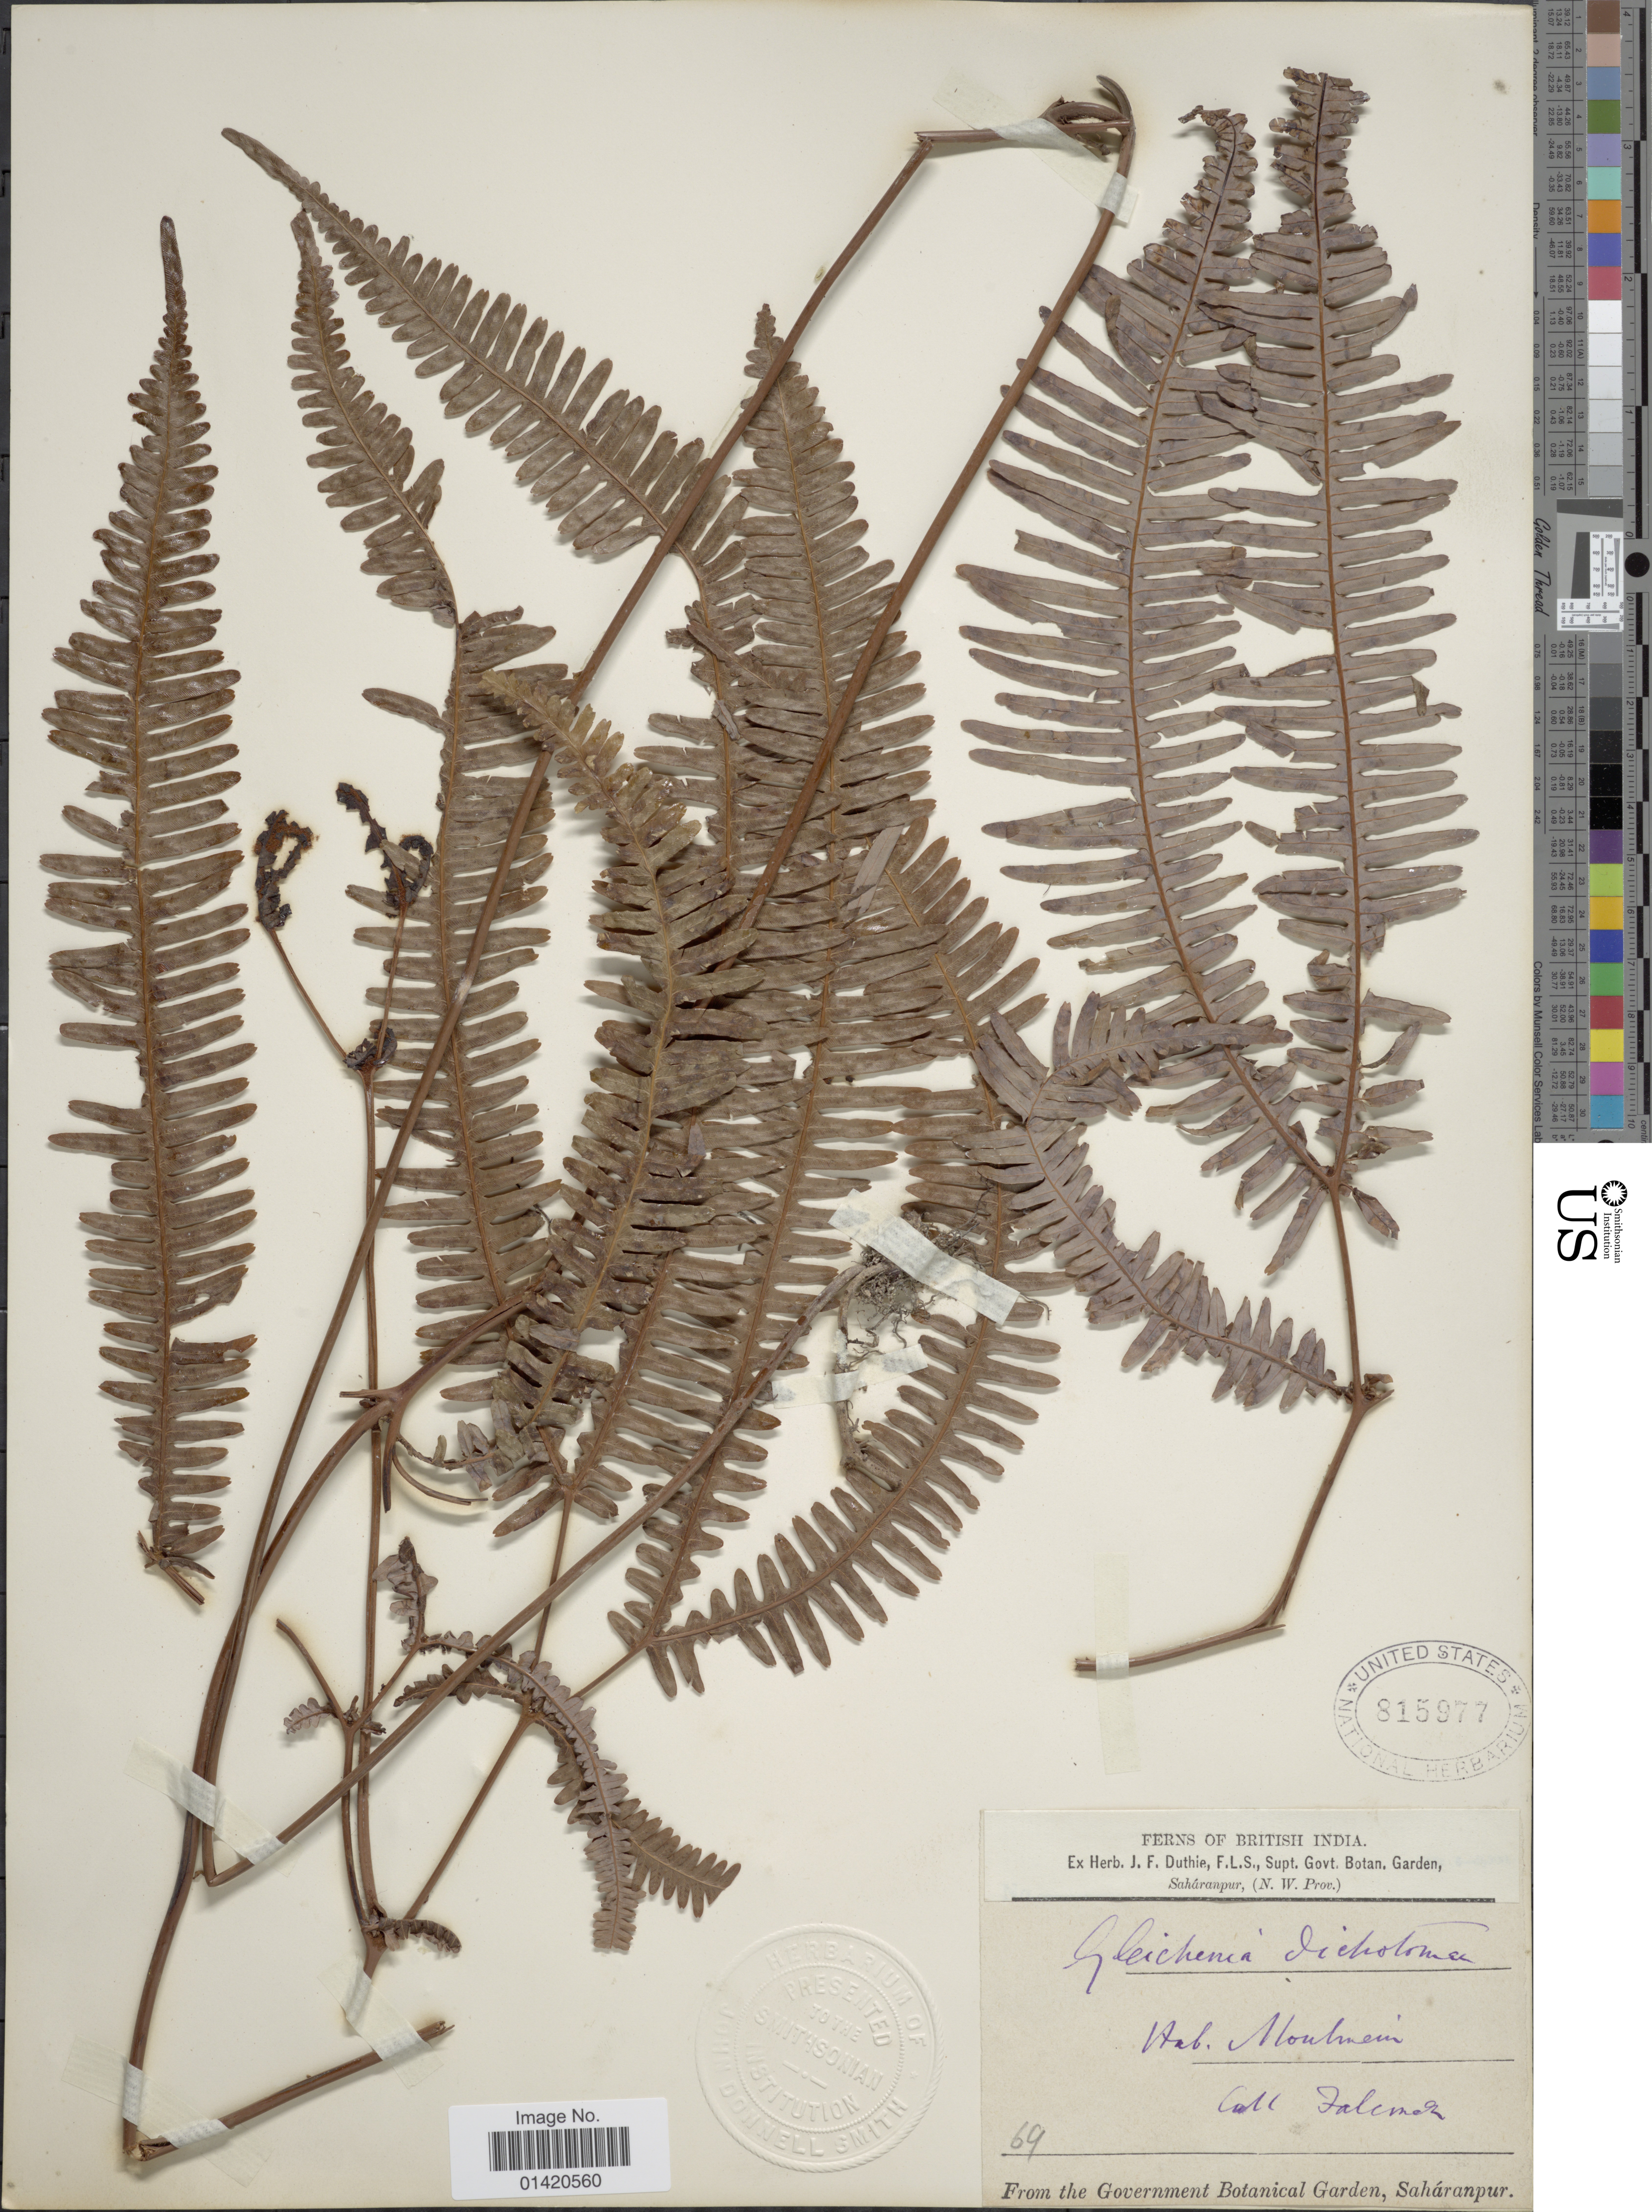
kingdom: Plantae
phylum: Tracheophyta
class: Polypodiopsida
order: Gleicheniales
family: Gleicheniaceae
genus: Dicranopteris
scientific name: Dicranopteris linearis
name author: (Burm. f.) Underw.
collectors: -. Falconer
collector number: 69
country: Myanmar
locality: British India, Moulmein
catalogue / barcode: US 815977